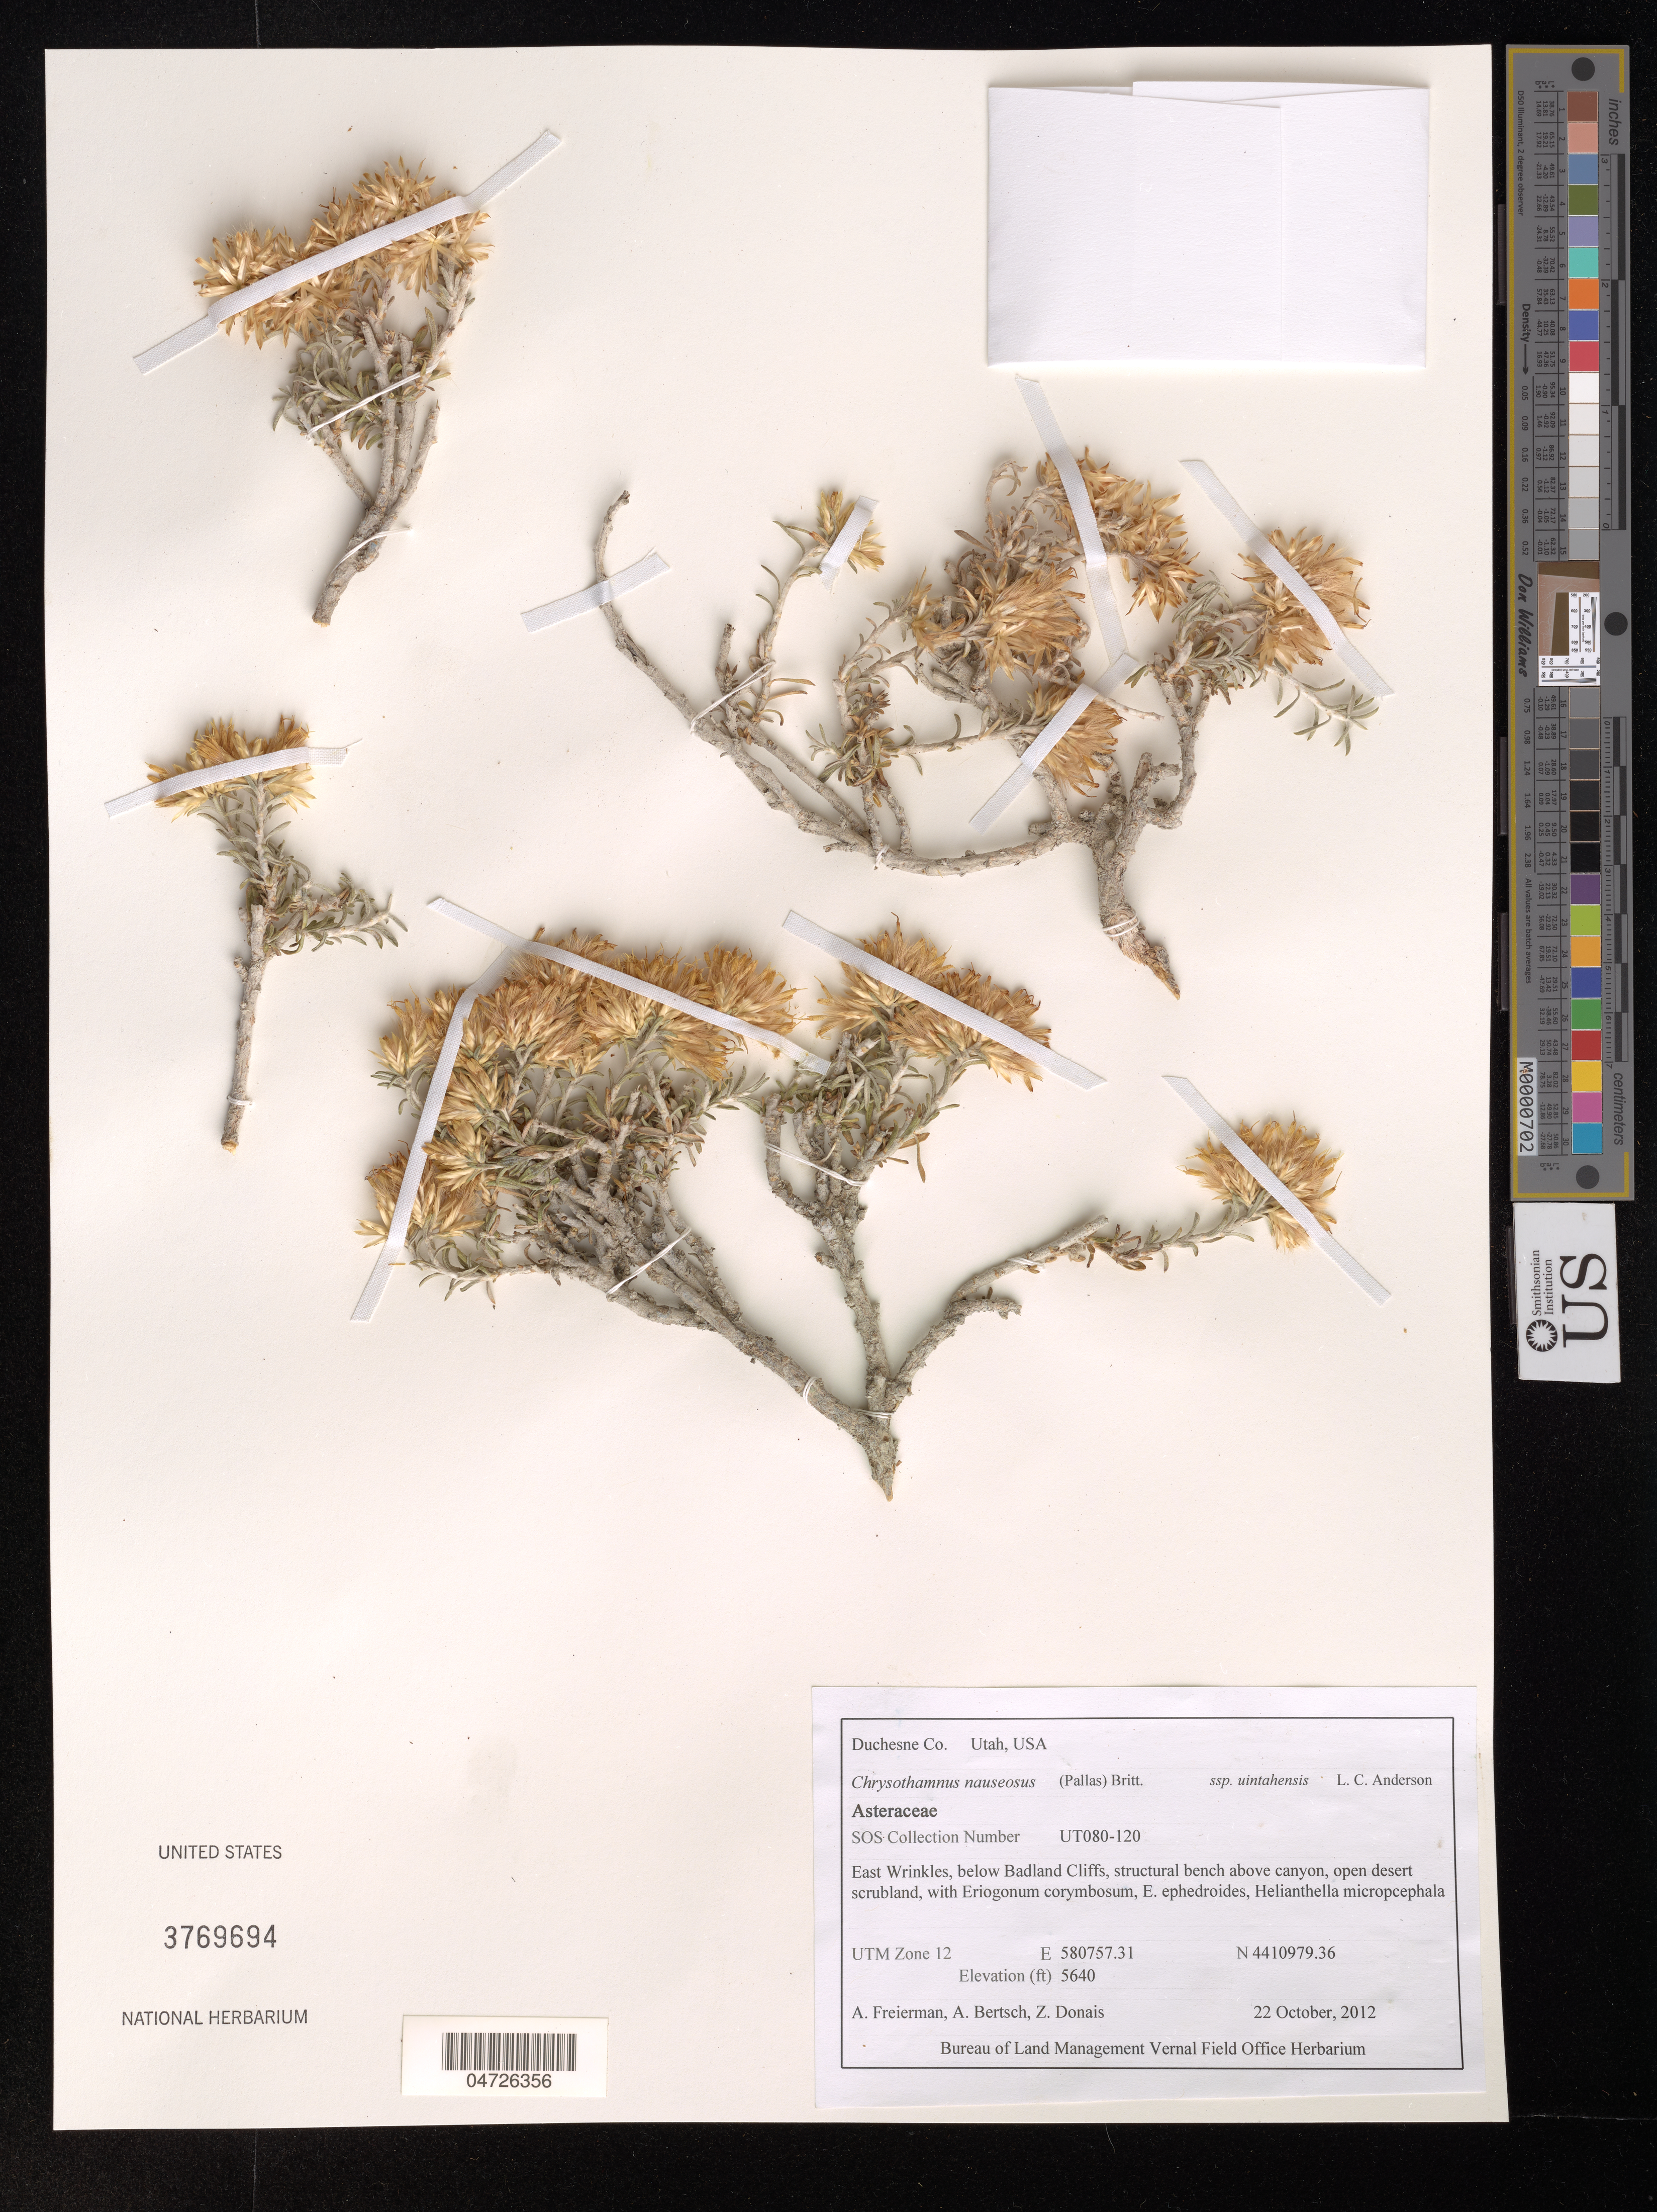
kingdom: Plantae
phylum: Tracheophyta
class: Magnoliopsida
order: Asterales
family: Asteraceae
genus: Chrysothamnus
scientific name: Chrysothamnus nauseosus subsp. uintahensis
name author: L.C. Anderson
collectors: A. Freierman, Bertsch & Z. Donais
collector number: UT080-120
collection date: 2012-10-22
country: United States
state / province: Utah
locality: East Wrinkler, below Badland Cliffs. UTM Zone 12.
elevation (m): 1719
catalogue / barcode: US 3769694